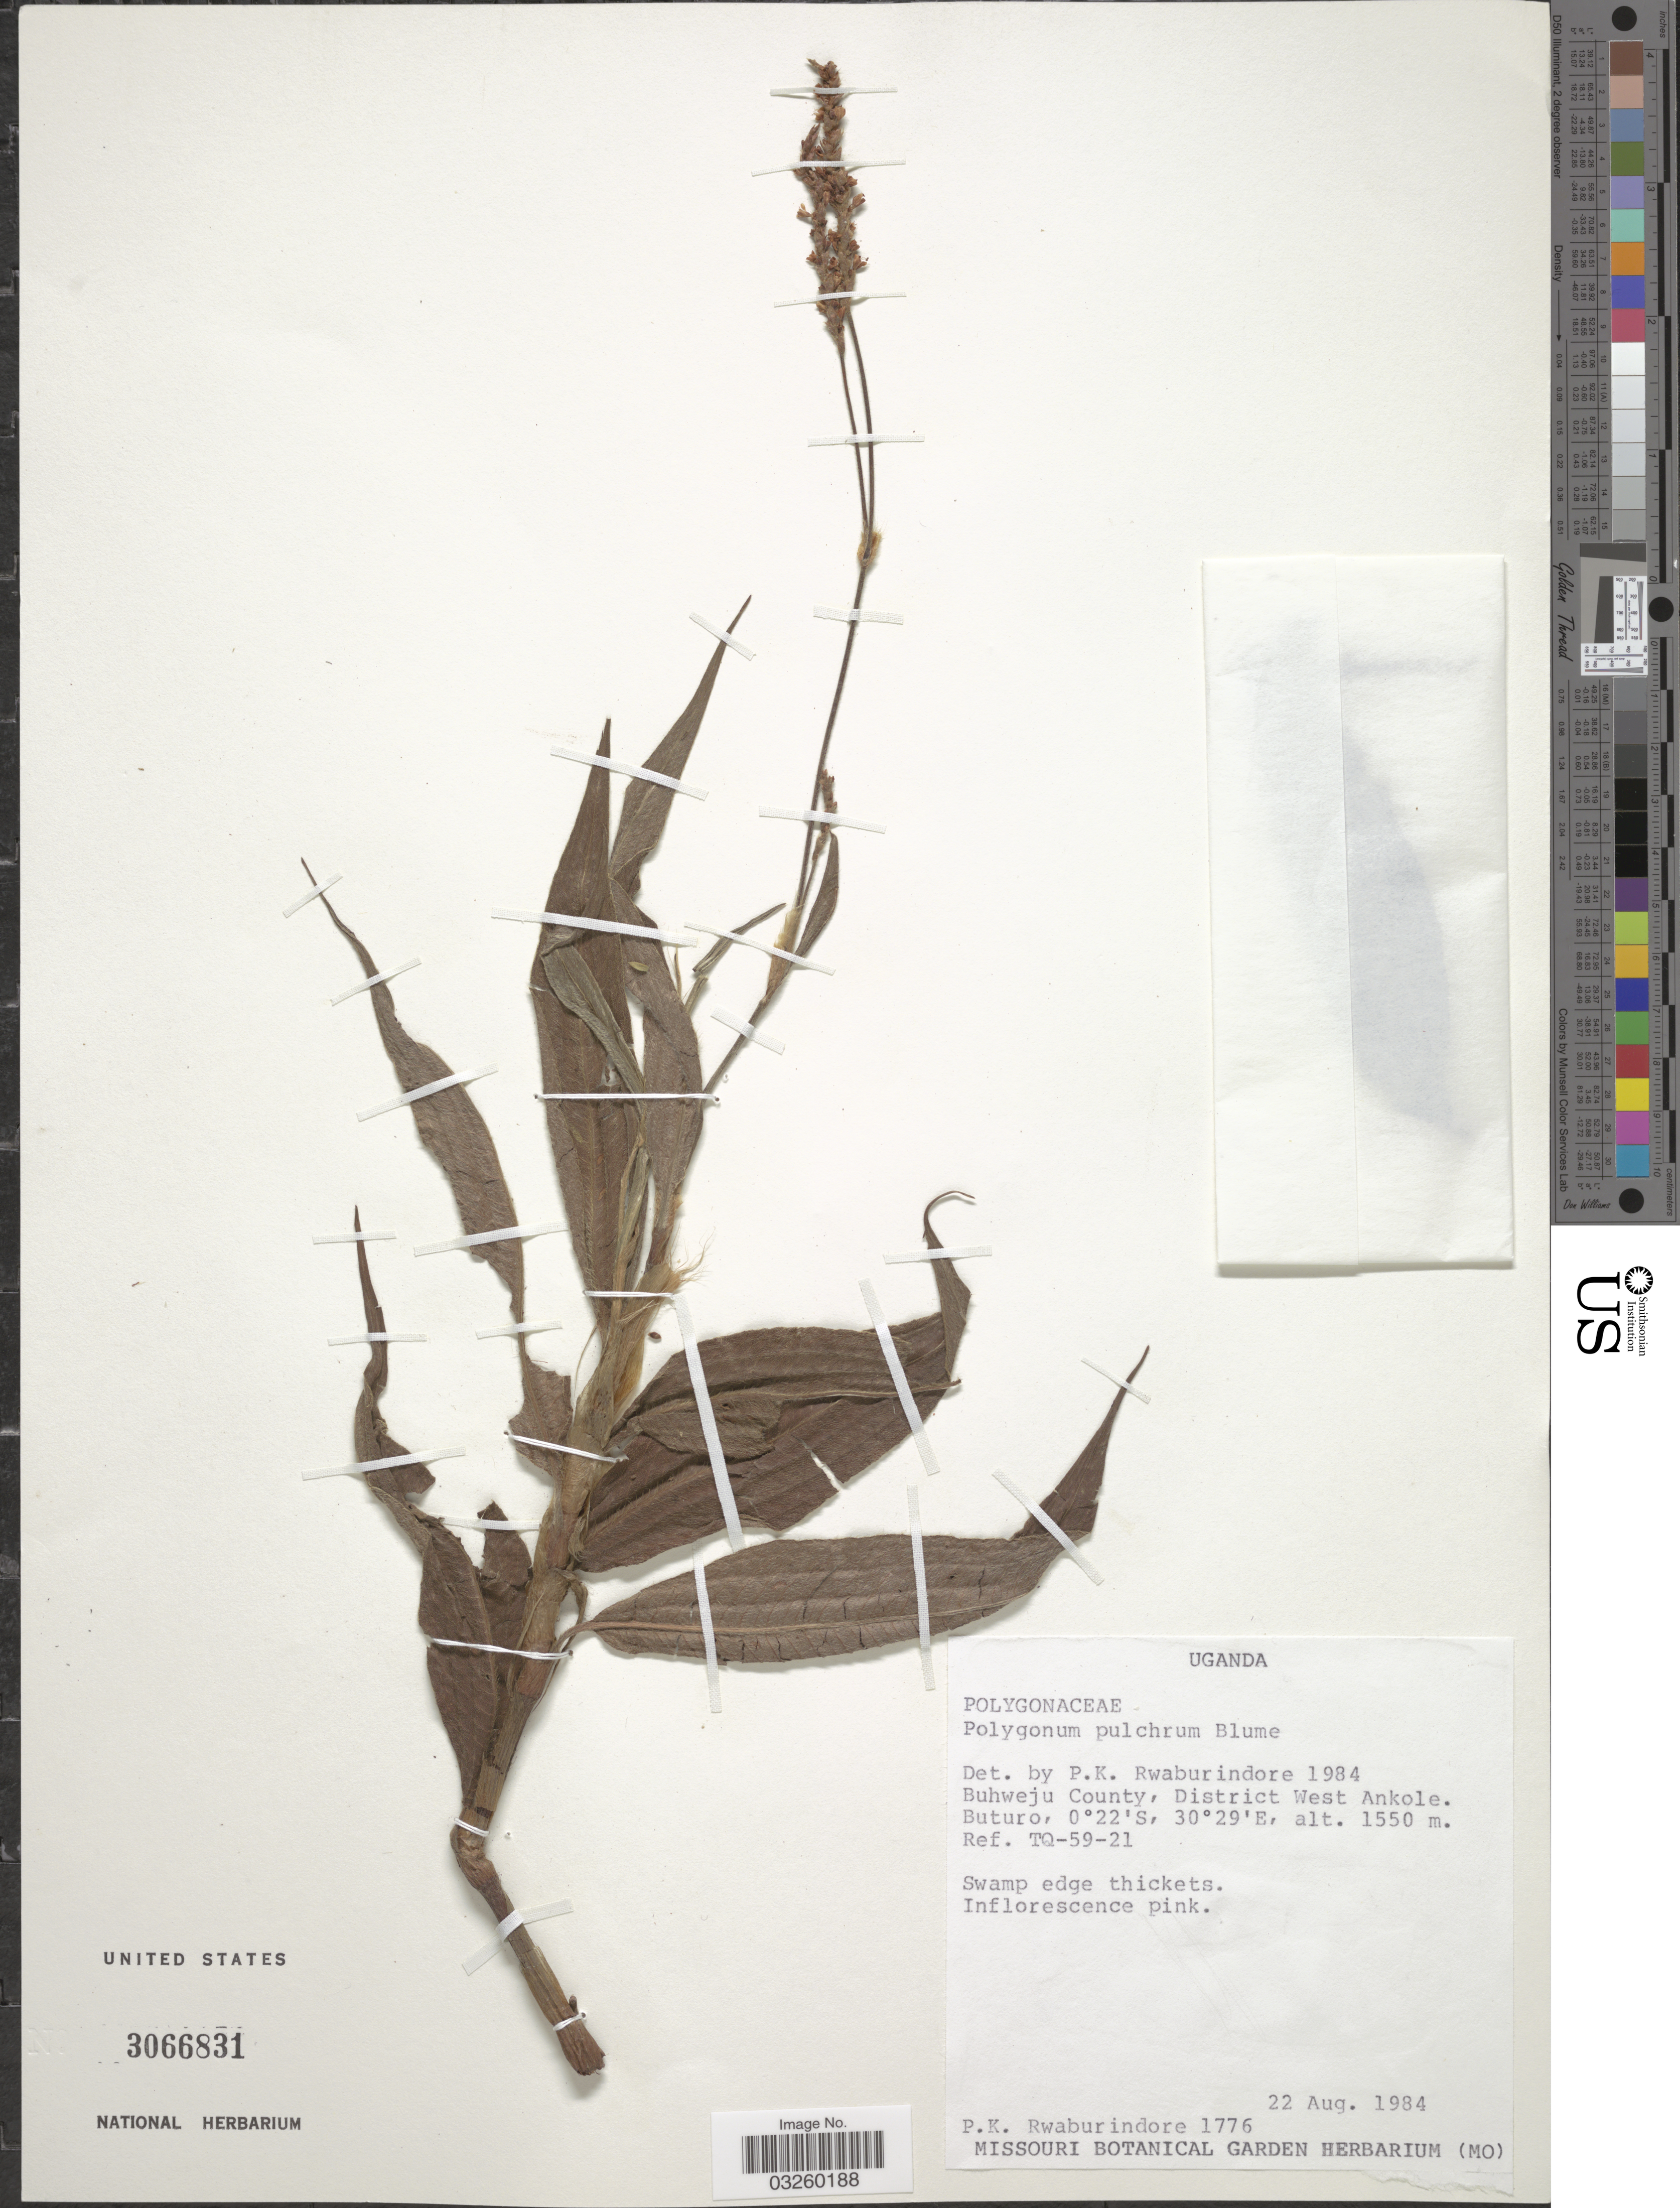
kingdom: Plantae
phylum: Tracheophyta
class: Magnoliopsida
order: Caryophyllales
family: Polygonaceae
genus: Polygonum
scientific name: Polygonum pulchrum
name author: Blume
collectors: P. Rwaburindore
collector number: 1776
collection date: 1984-08-22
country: Uganda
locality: Buhweju County, District West Ankole. Buturo. Ref. TQ-59-21.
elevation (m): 1550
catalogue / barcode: US 3066831